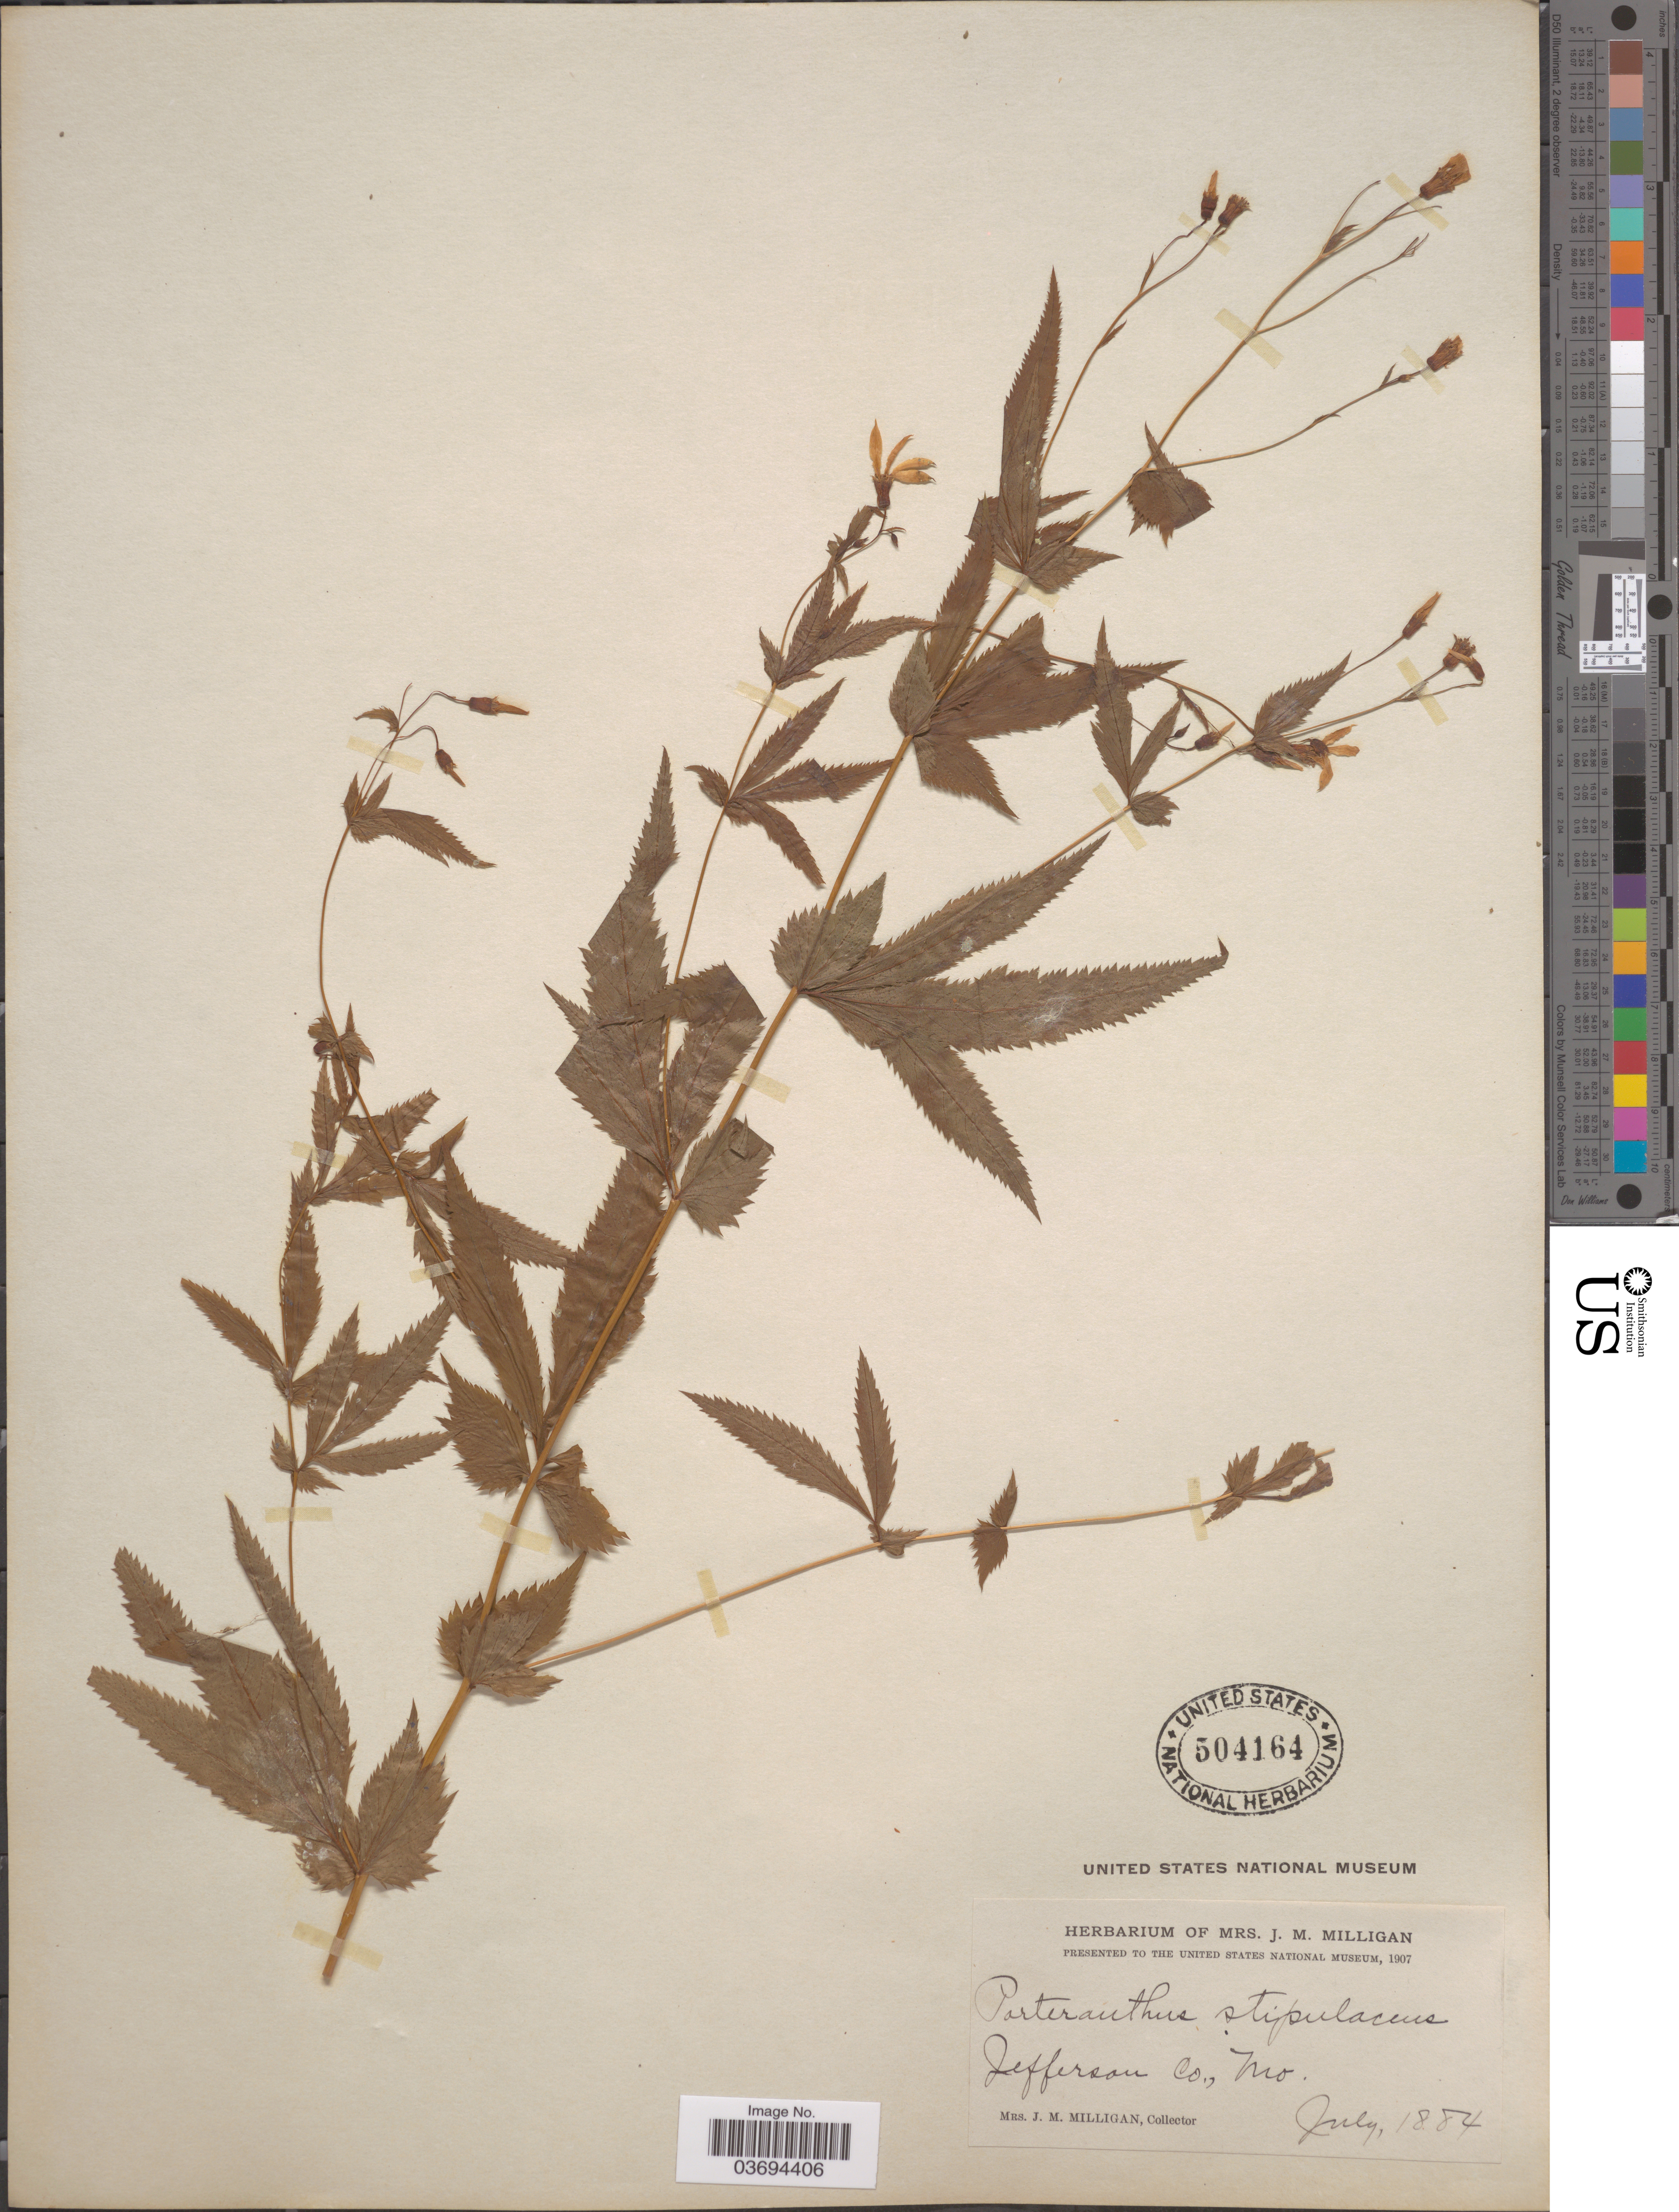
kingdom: Plantae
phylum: Tracheophyta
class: Magnoliopsida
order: Rosales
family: Rosaceae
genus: Gillenia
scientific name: Gillenia stipulata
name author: (Muhl. ex Willd.) Nutt.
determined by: Strong, Mark T., (BOT), Smithsonian Institution - National Museum of Natural History (UNITED STATES)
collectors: J. Milligan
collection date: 1884-07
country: United States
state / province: Missouri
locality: Jefferson Co.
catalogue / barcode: US 504164